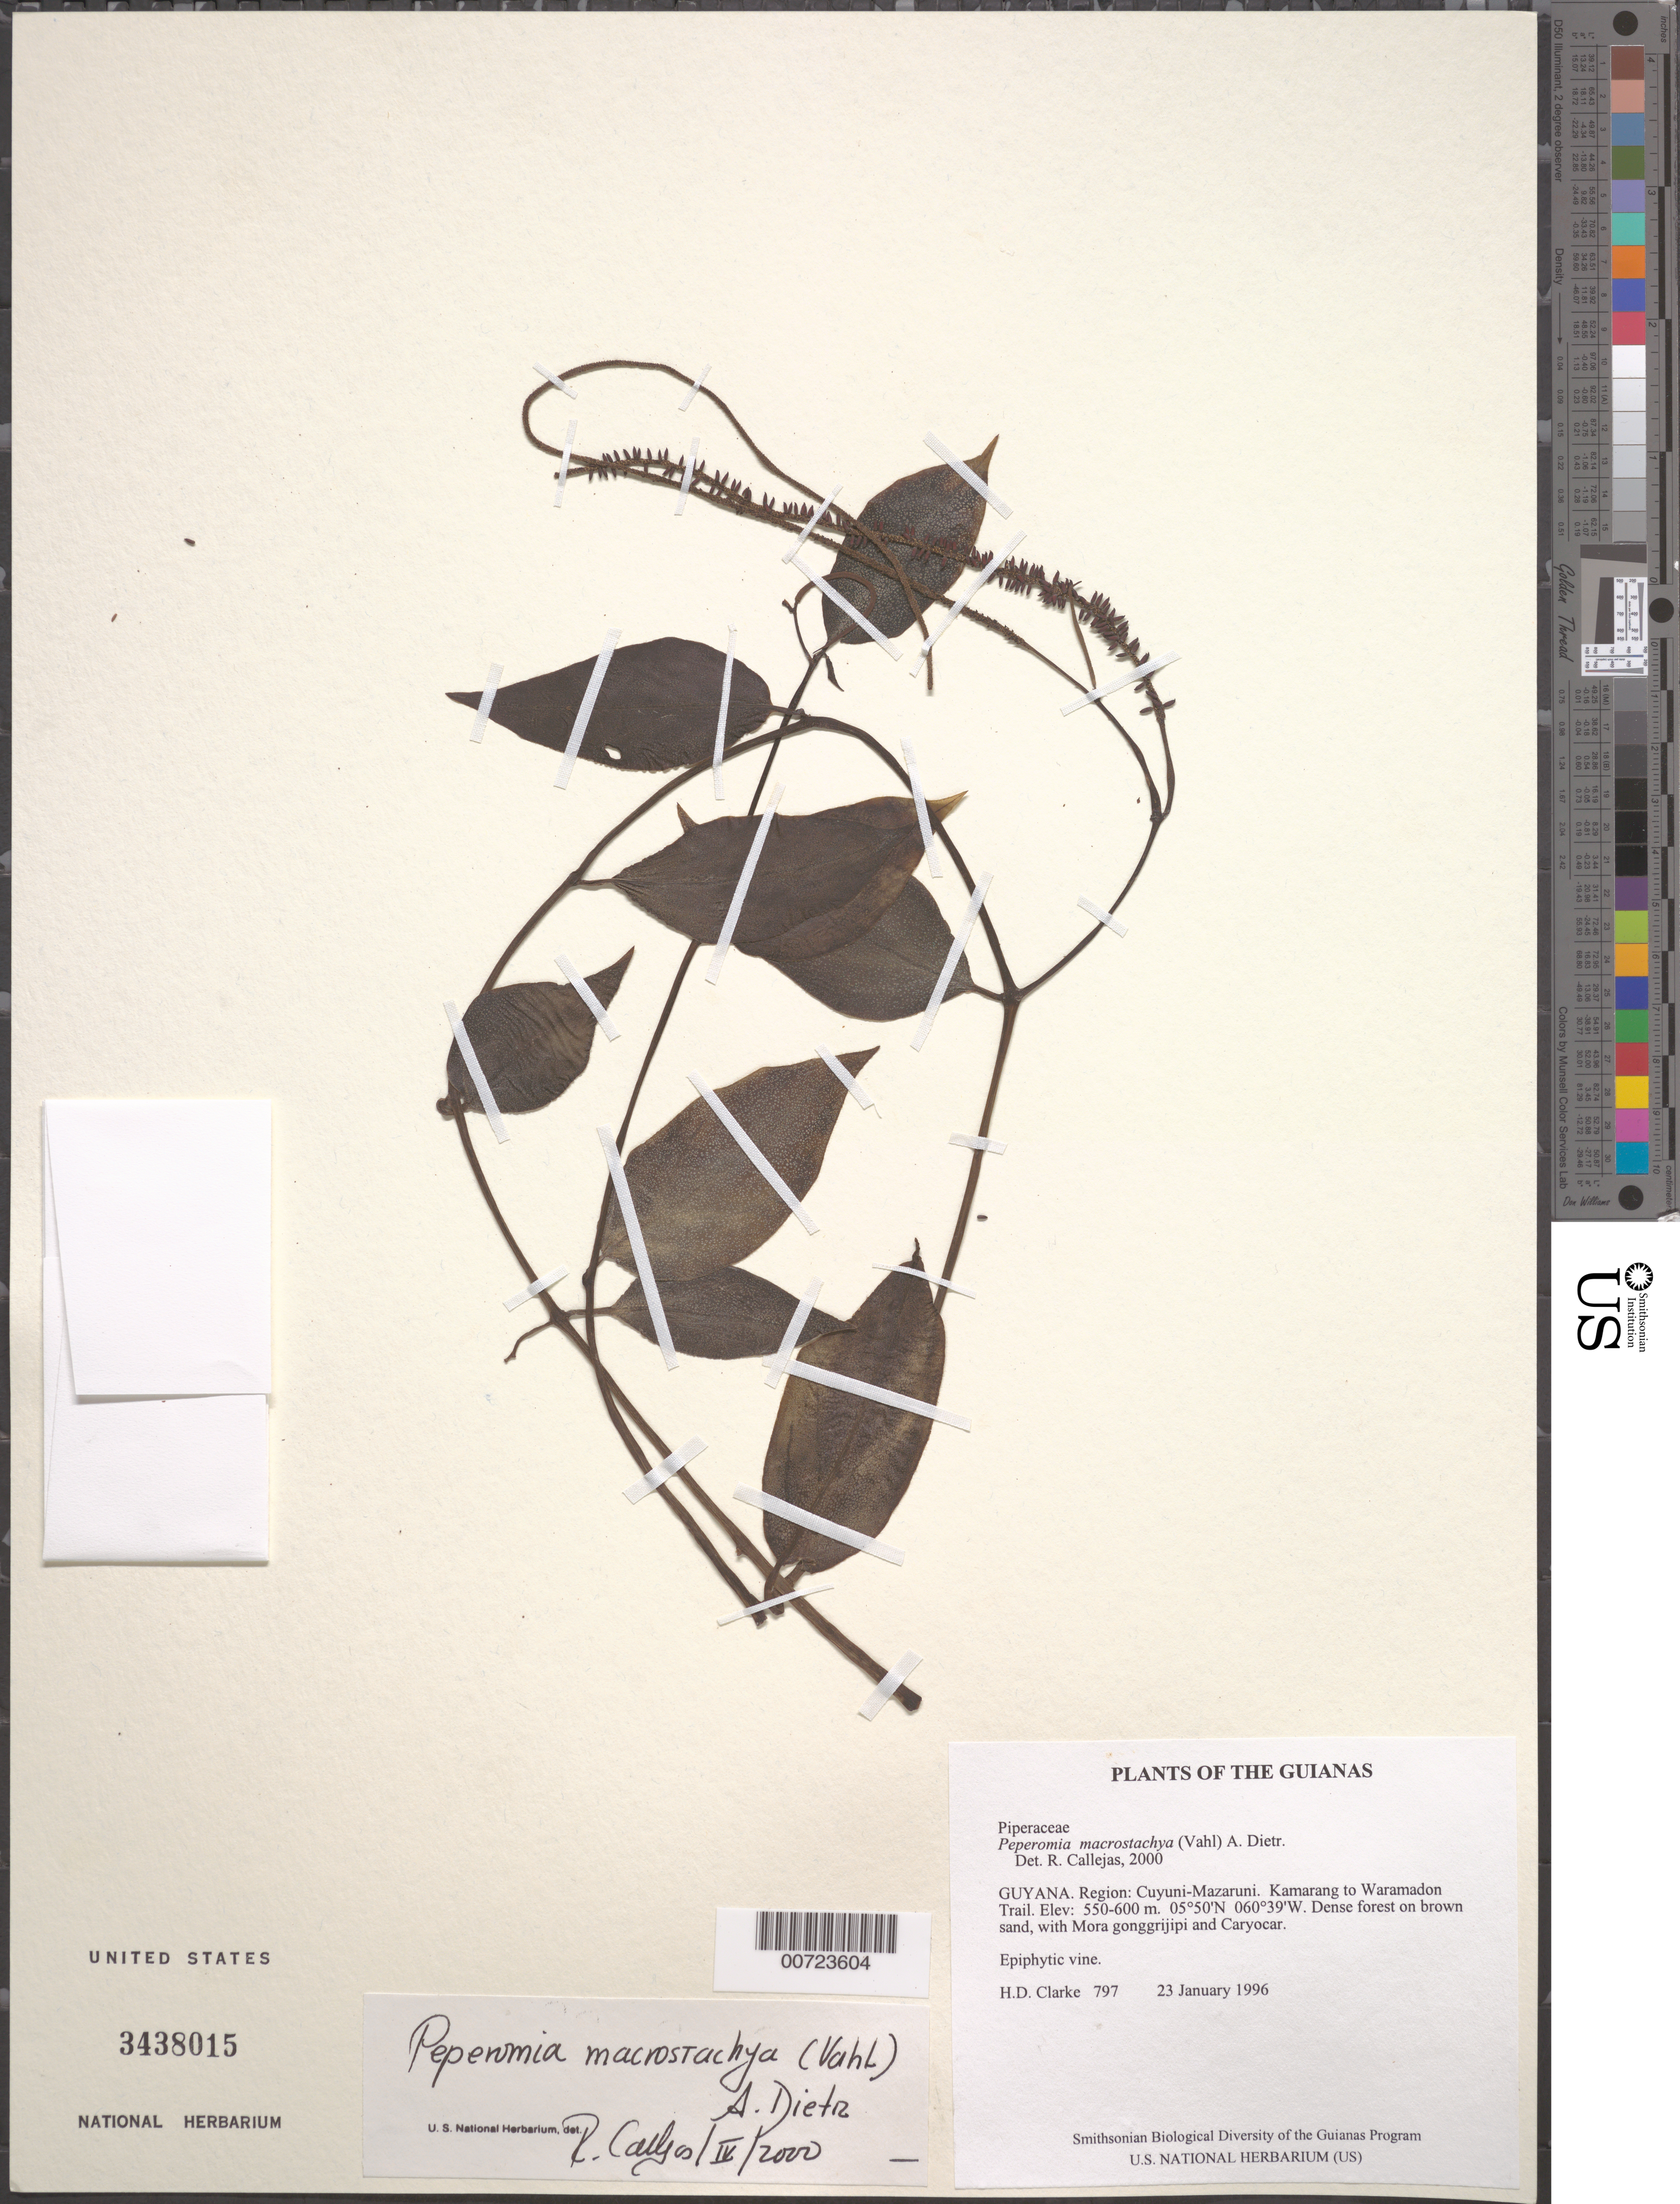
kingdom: Plantae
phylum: Tracheophyta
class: Magnoliopsida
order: Piperales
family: Piperaceae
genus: Peperomia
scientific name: Peperomia macrostachya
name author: (Vahl) A. Dietr.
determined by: Görts-van Rijn, A. R. A.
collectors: H. D. Clarke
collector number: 797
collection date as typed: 23 January 1996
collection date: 1996-01-23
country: Guyana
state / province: Cuyuni-Mazaruni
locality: Kamarang to Waramadon Trail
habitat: Dense forest on brown sand, with Mora gonggrijipi and Caryocar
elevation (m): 550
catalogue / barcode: US 3438015